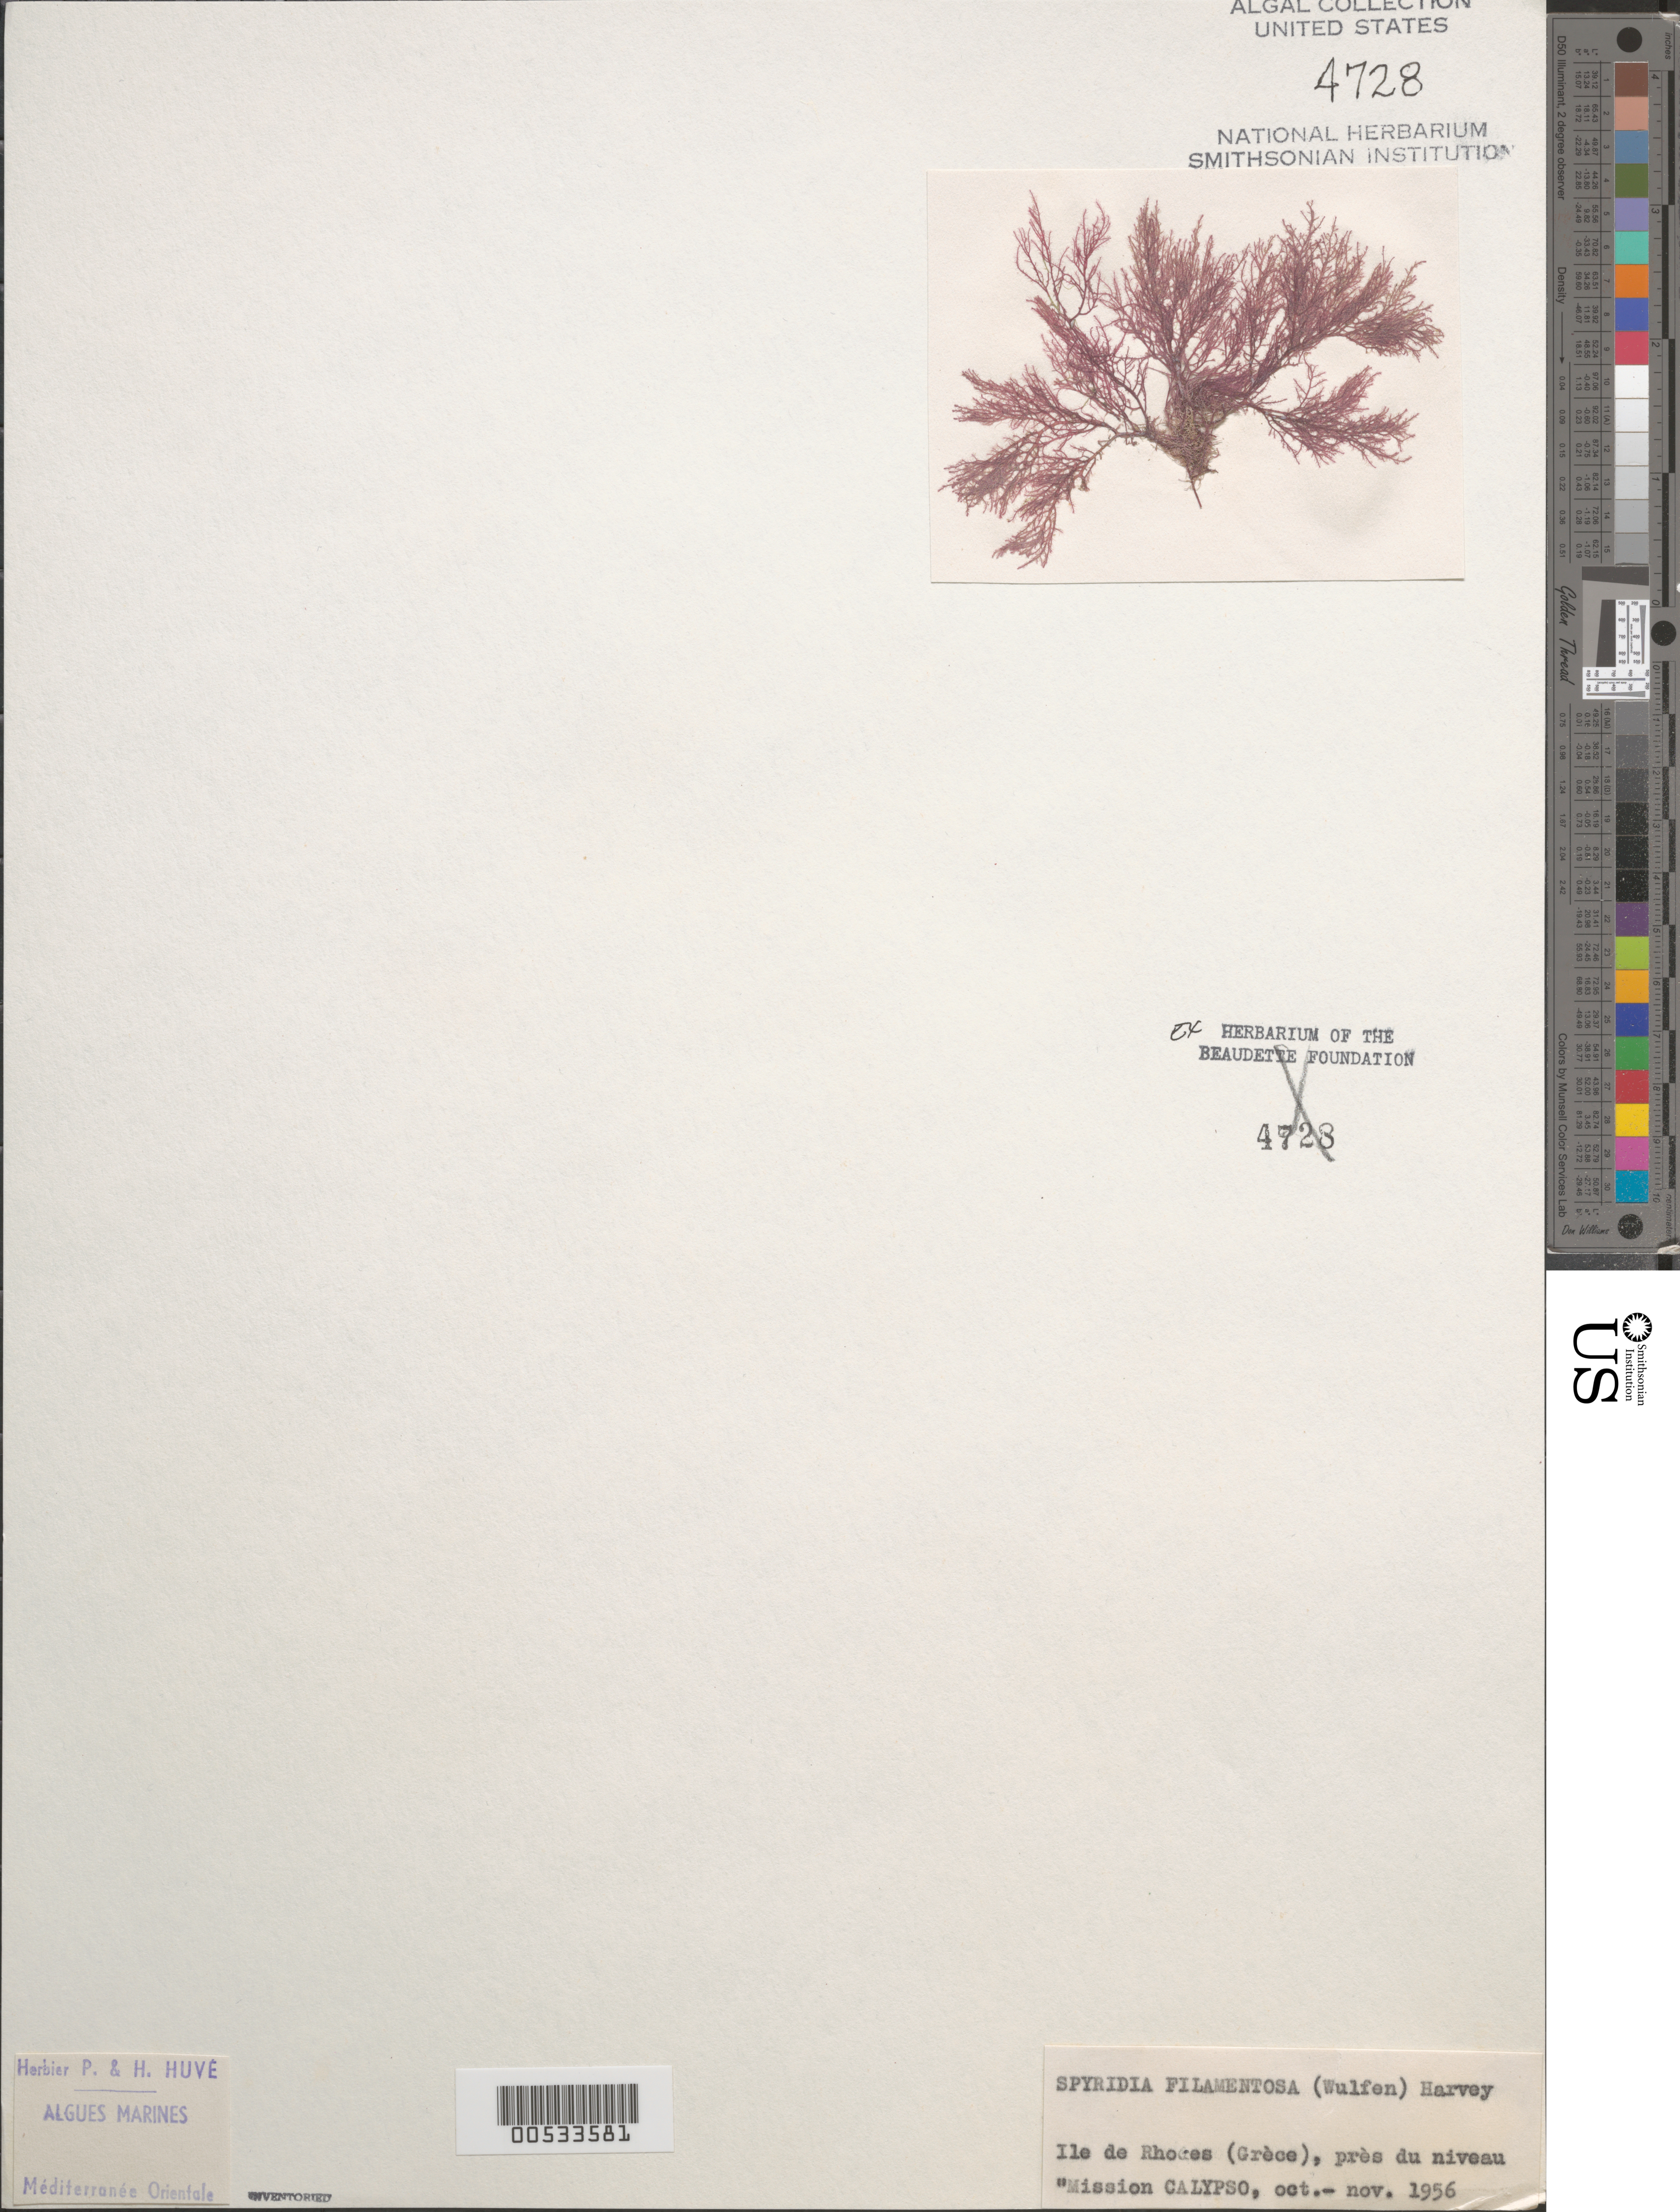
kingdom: Plantae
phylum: Rhodophyta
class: Florideophyceae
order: Ceramiales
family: Spyridiaceae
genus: Spyridia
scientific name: Spyridia filamentosa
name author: (Wulfen) Harv.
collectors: P. Huve & H. Huve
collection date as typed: Oct 1956 TO -- Nov 1956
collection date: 1956-10/1956-11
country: Greece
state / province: South Aegean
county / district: Dodecanese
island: Rhodes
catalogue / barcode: US 4728